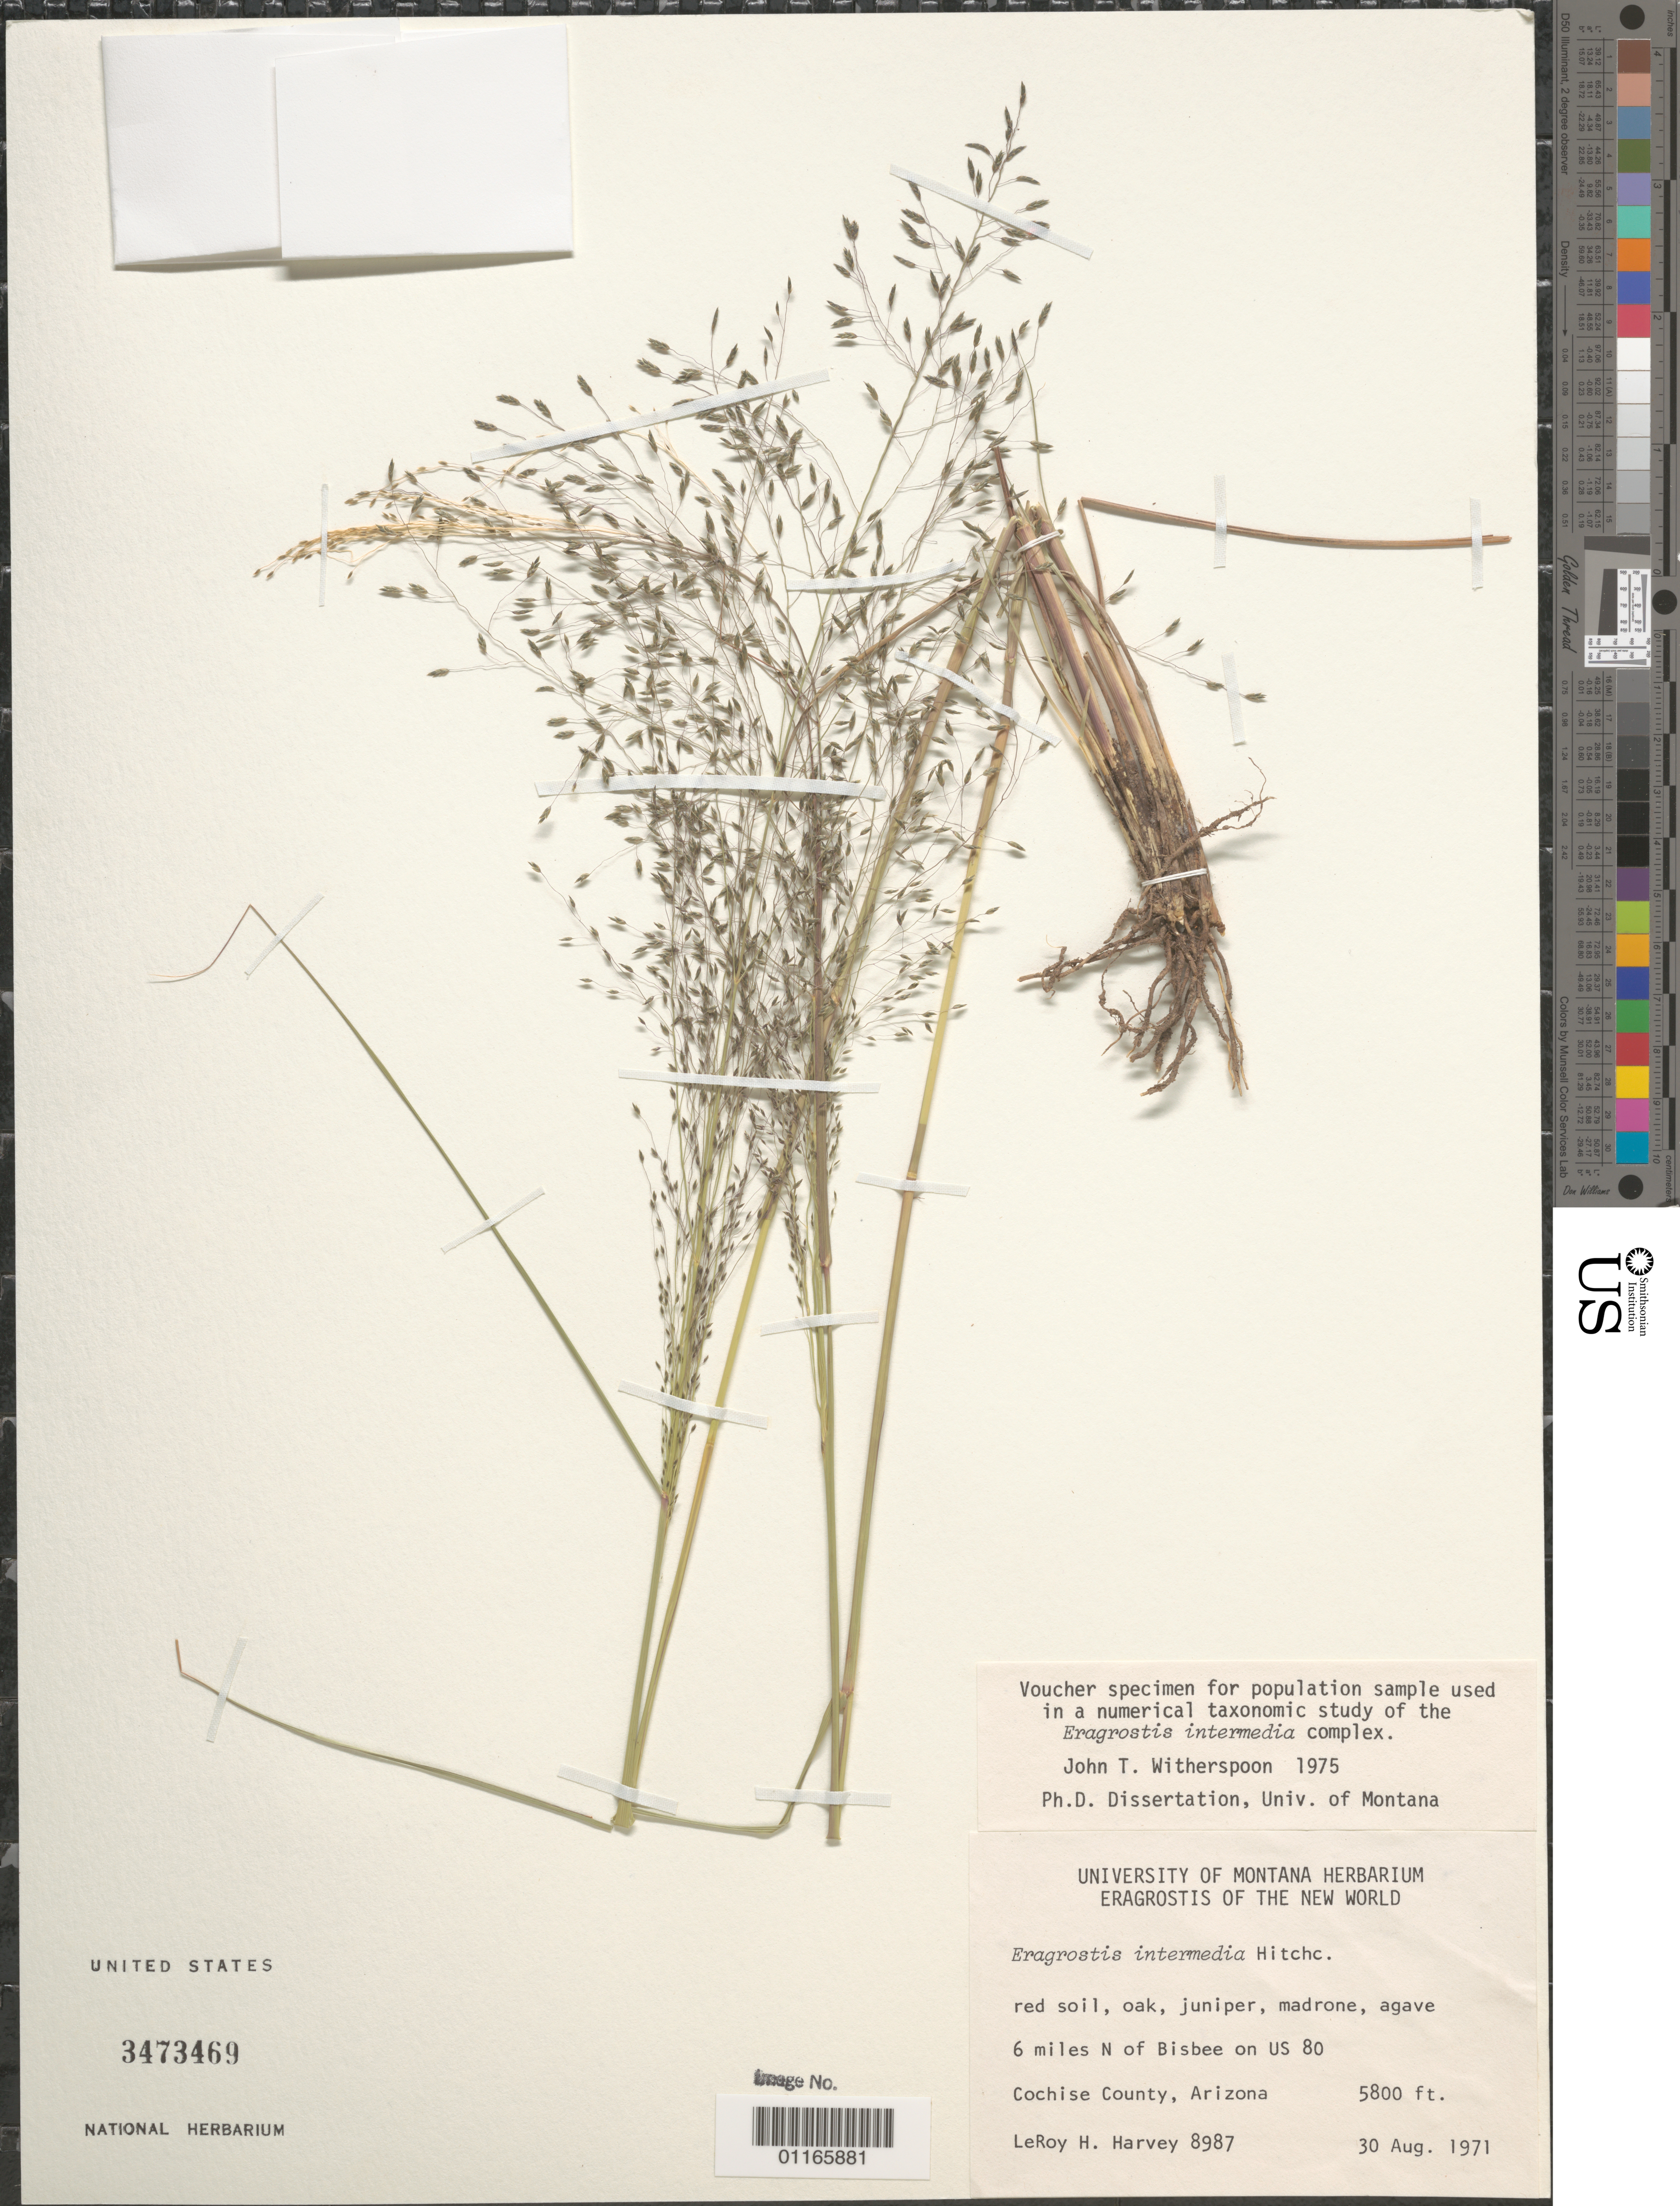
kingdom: Plantae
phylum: Tracheophyta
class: Liliopsida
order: Poales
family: Poaceae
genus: Eragrostis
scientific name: Eragrostis intermedia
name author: Hitchc.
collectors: L. H. Harvey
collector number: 8987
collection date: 1971-08-30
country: United States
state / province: Arizona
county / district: Cochise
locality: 6 miles N of Bisbee on US 80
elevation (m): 1768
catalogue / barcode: US 3473469